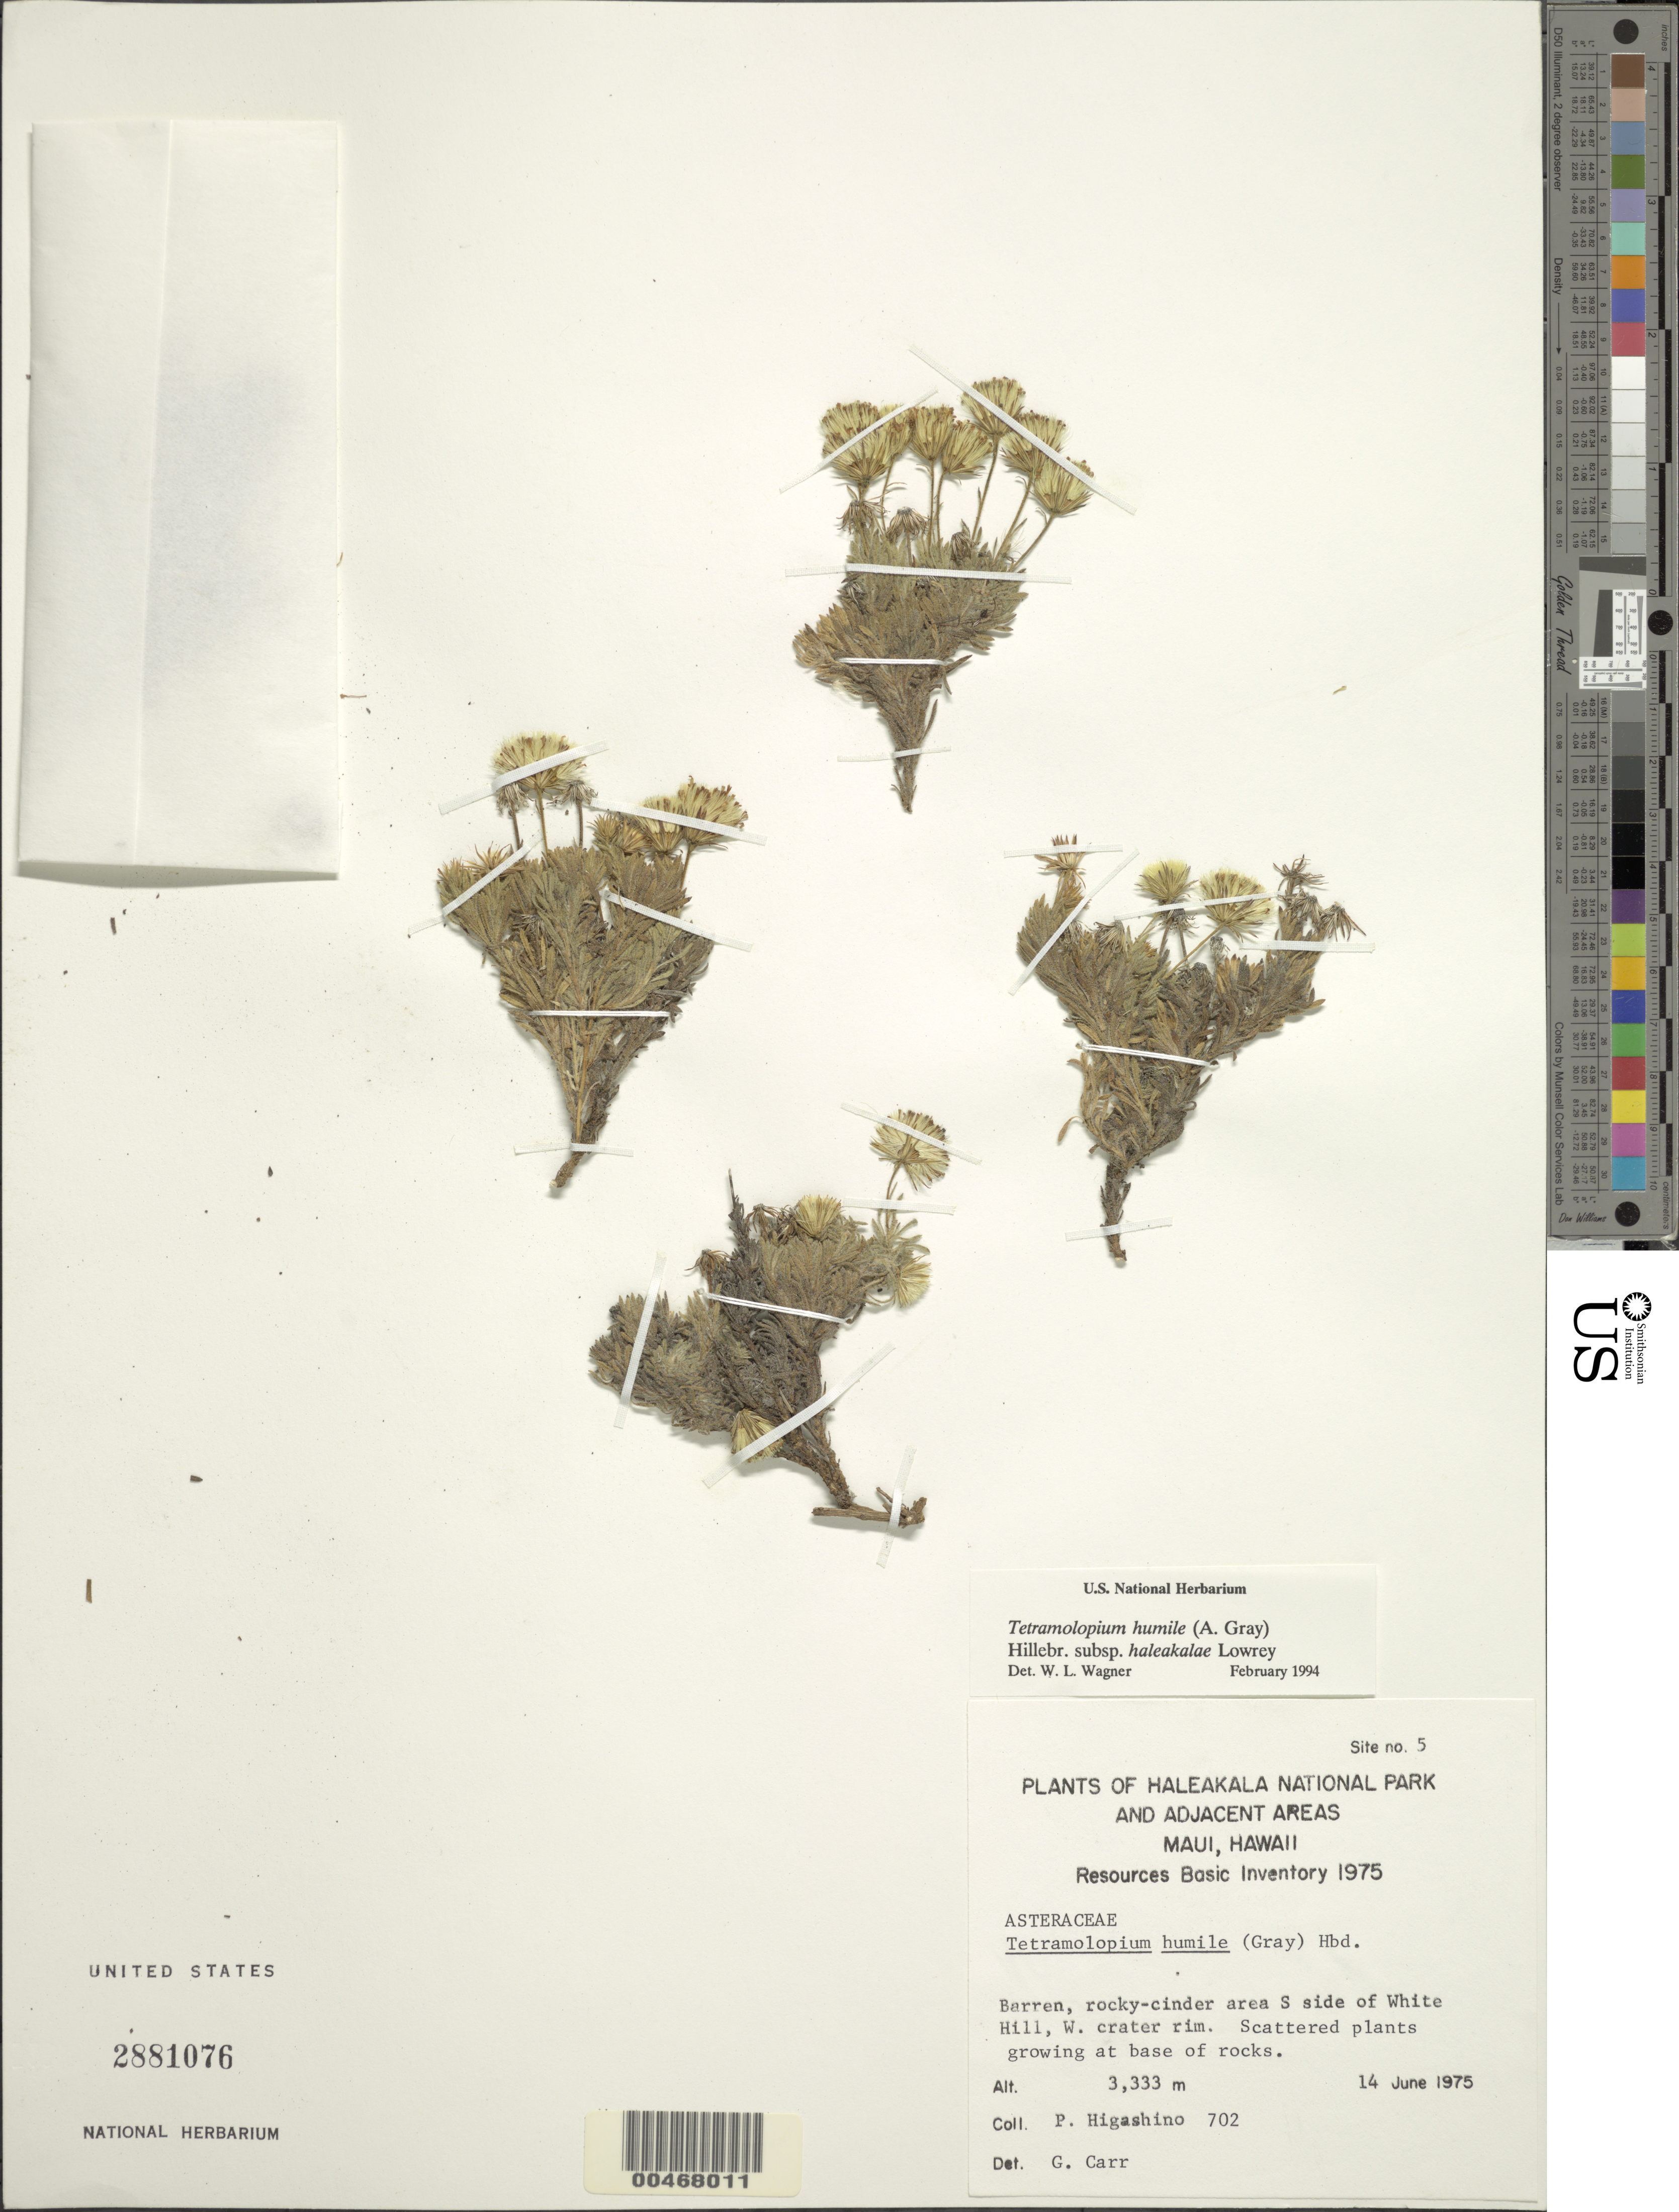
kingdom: Plantae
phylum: Tracheophyta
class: Magnoliopsida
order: Asterales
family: Asteraceae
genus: Tetramolopium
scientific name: Tetramolopium humile subsp. haleakalae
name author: Lowrey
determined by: Wagner, W. L., (BOT), Smithsonian Institution - National Museum of Natural History (UNITED STATES)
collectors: P. Higashino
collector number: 702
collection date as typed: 14 Jun 1975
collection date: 1975-06-14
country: United States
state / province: Hawaii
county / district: Maui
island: Maui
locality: Haleakala National Park and Adjacent Areas, Site no. 5, South side of White Hill, W crater rim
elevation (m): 3333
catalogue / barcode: US 2881076